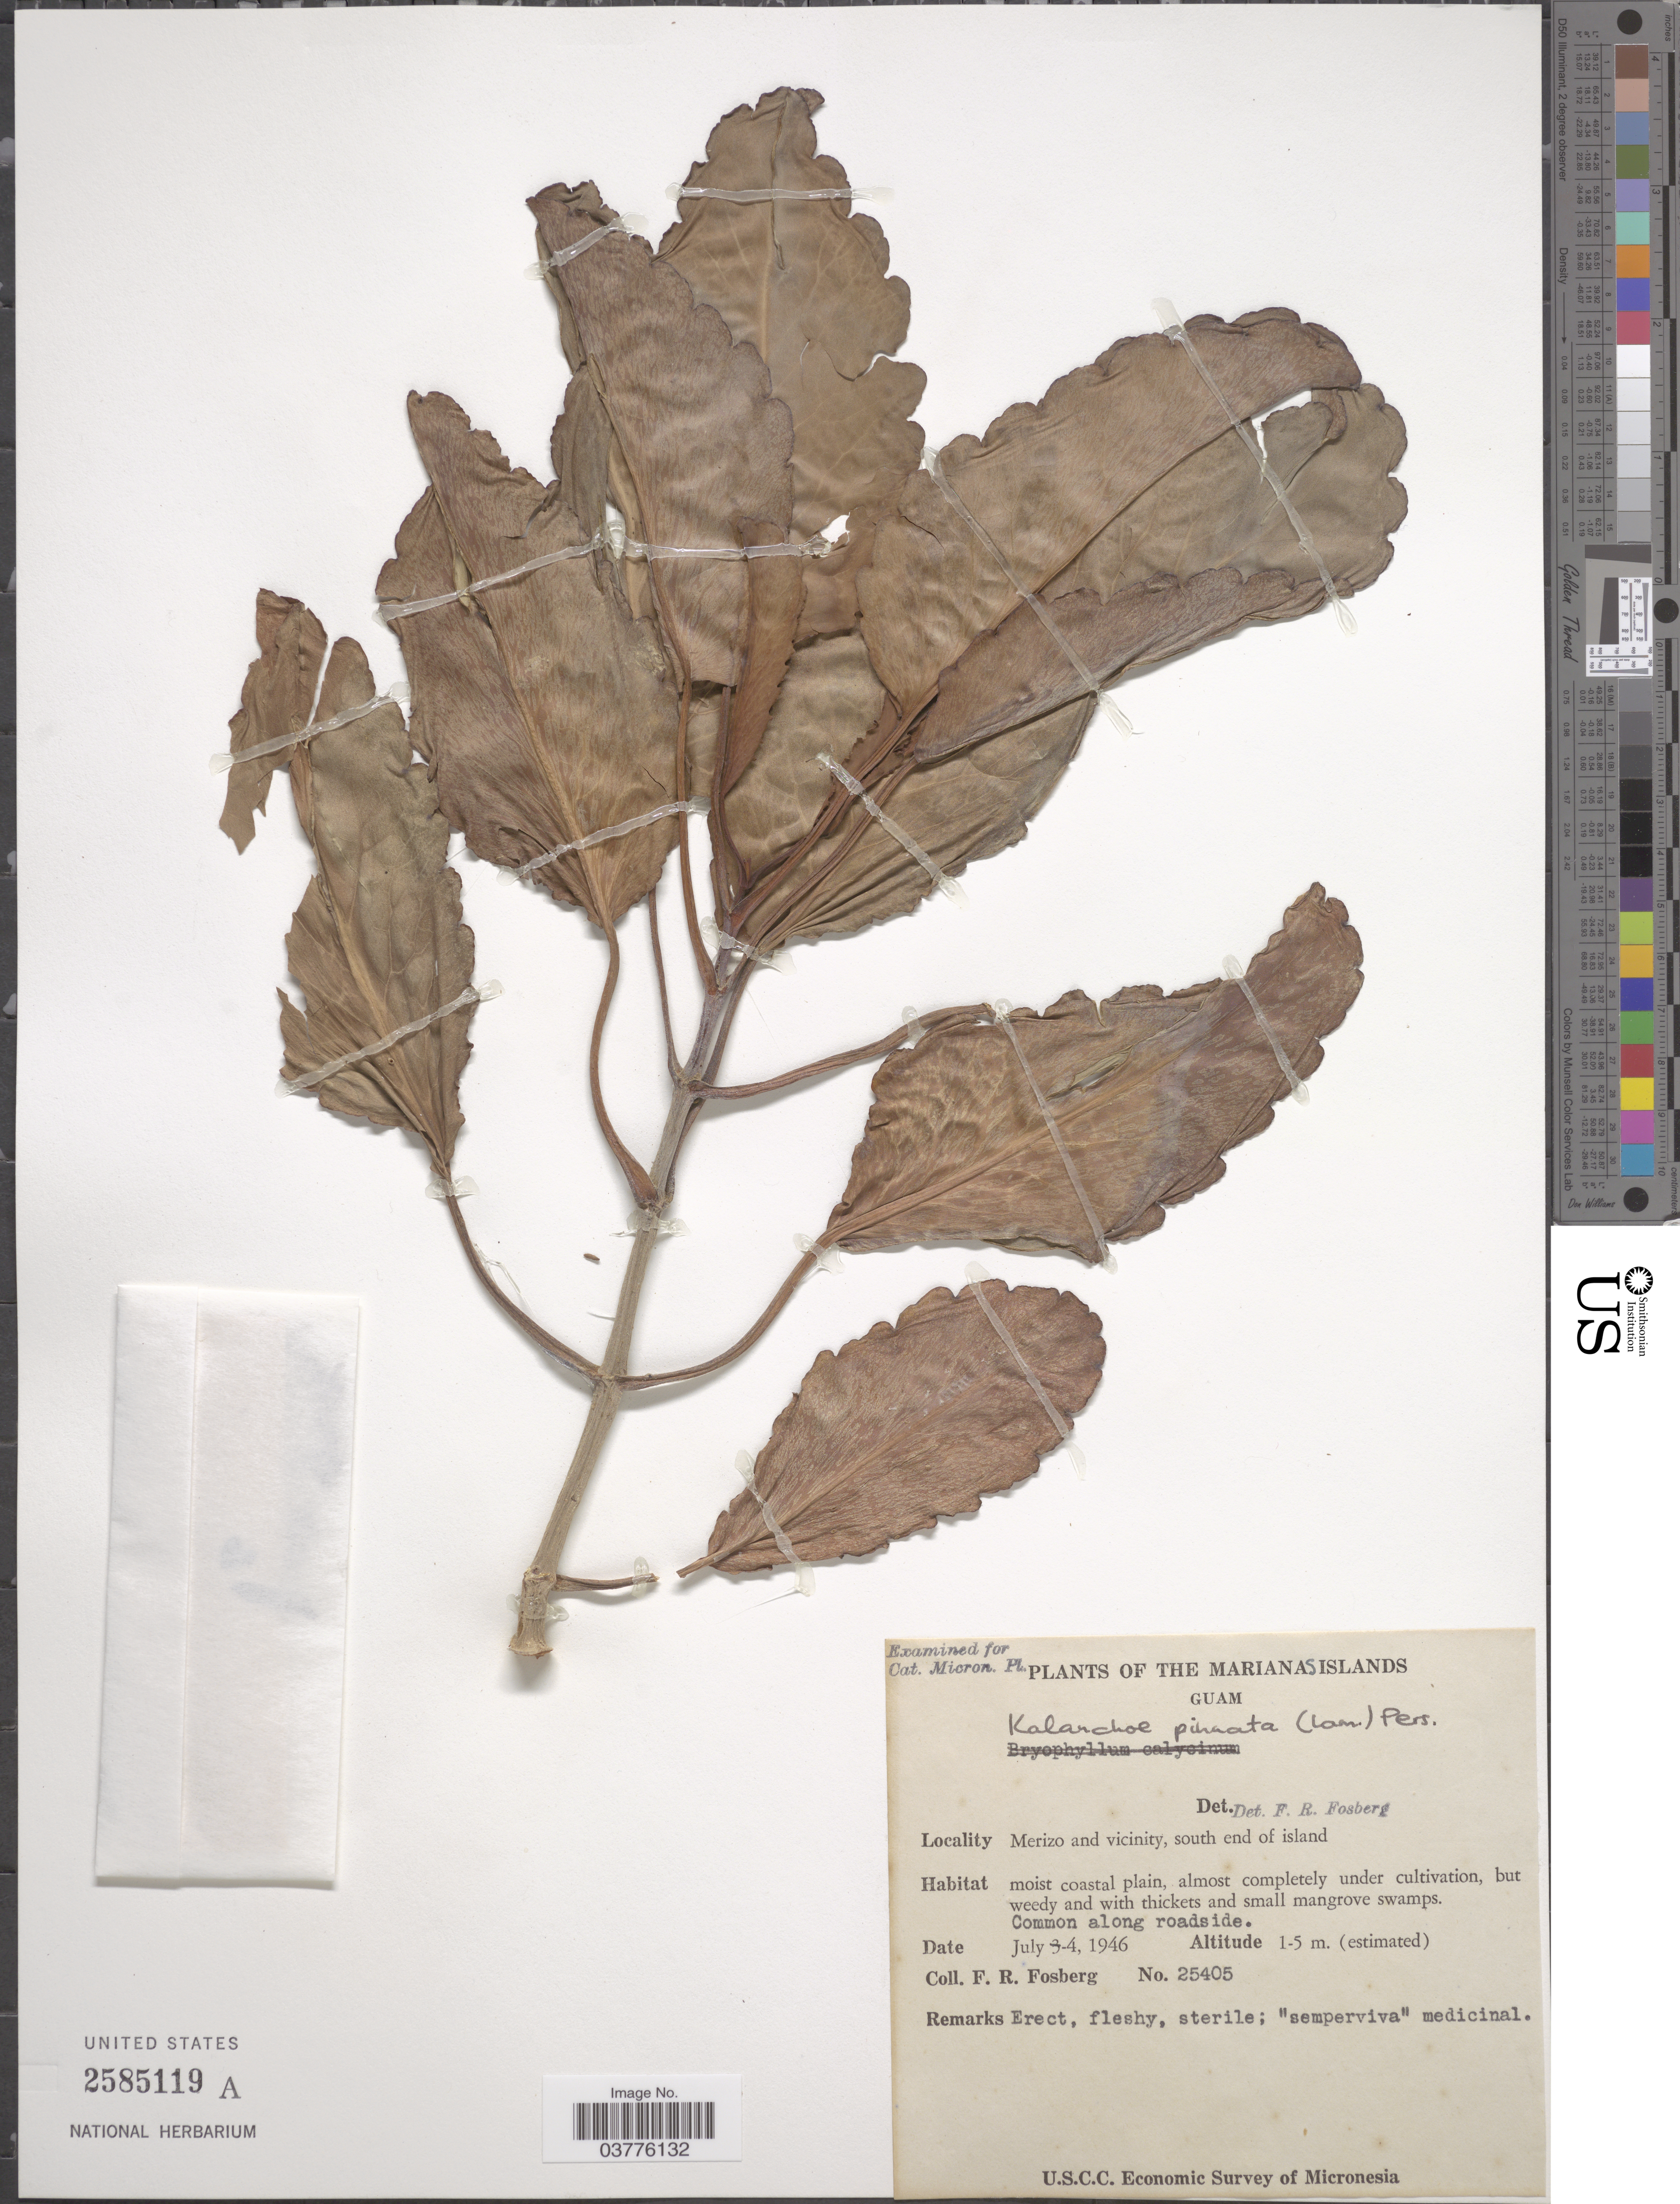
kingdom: Plantae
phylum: Tracheophyta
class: Magnoliopsida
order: Saxifragales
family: Crassulaceae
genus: Kalanchoe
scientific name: Kalanchoe pinnata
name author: (Lam.) Pers.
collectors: F. R. Fosberg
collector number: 25405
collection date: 1946-07-04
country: Guam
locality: The Marianas Islands. Merizo and vicinity, south end of island.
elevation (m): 1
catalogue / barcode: US 2585119A